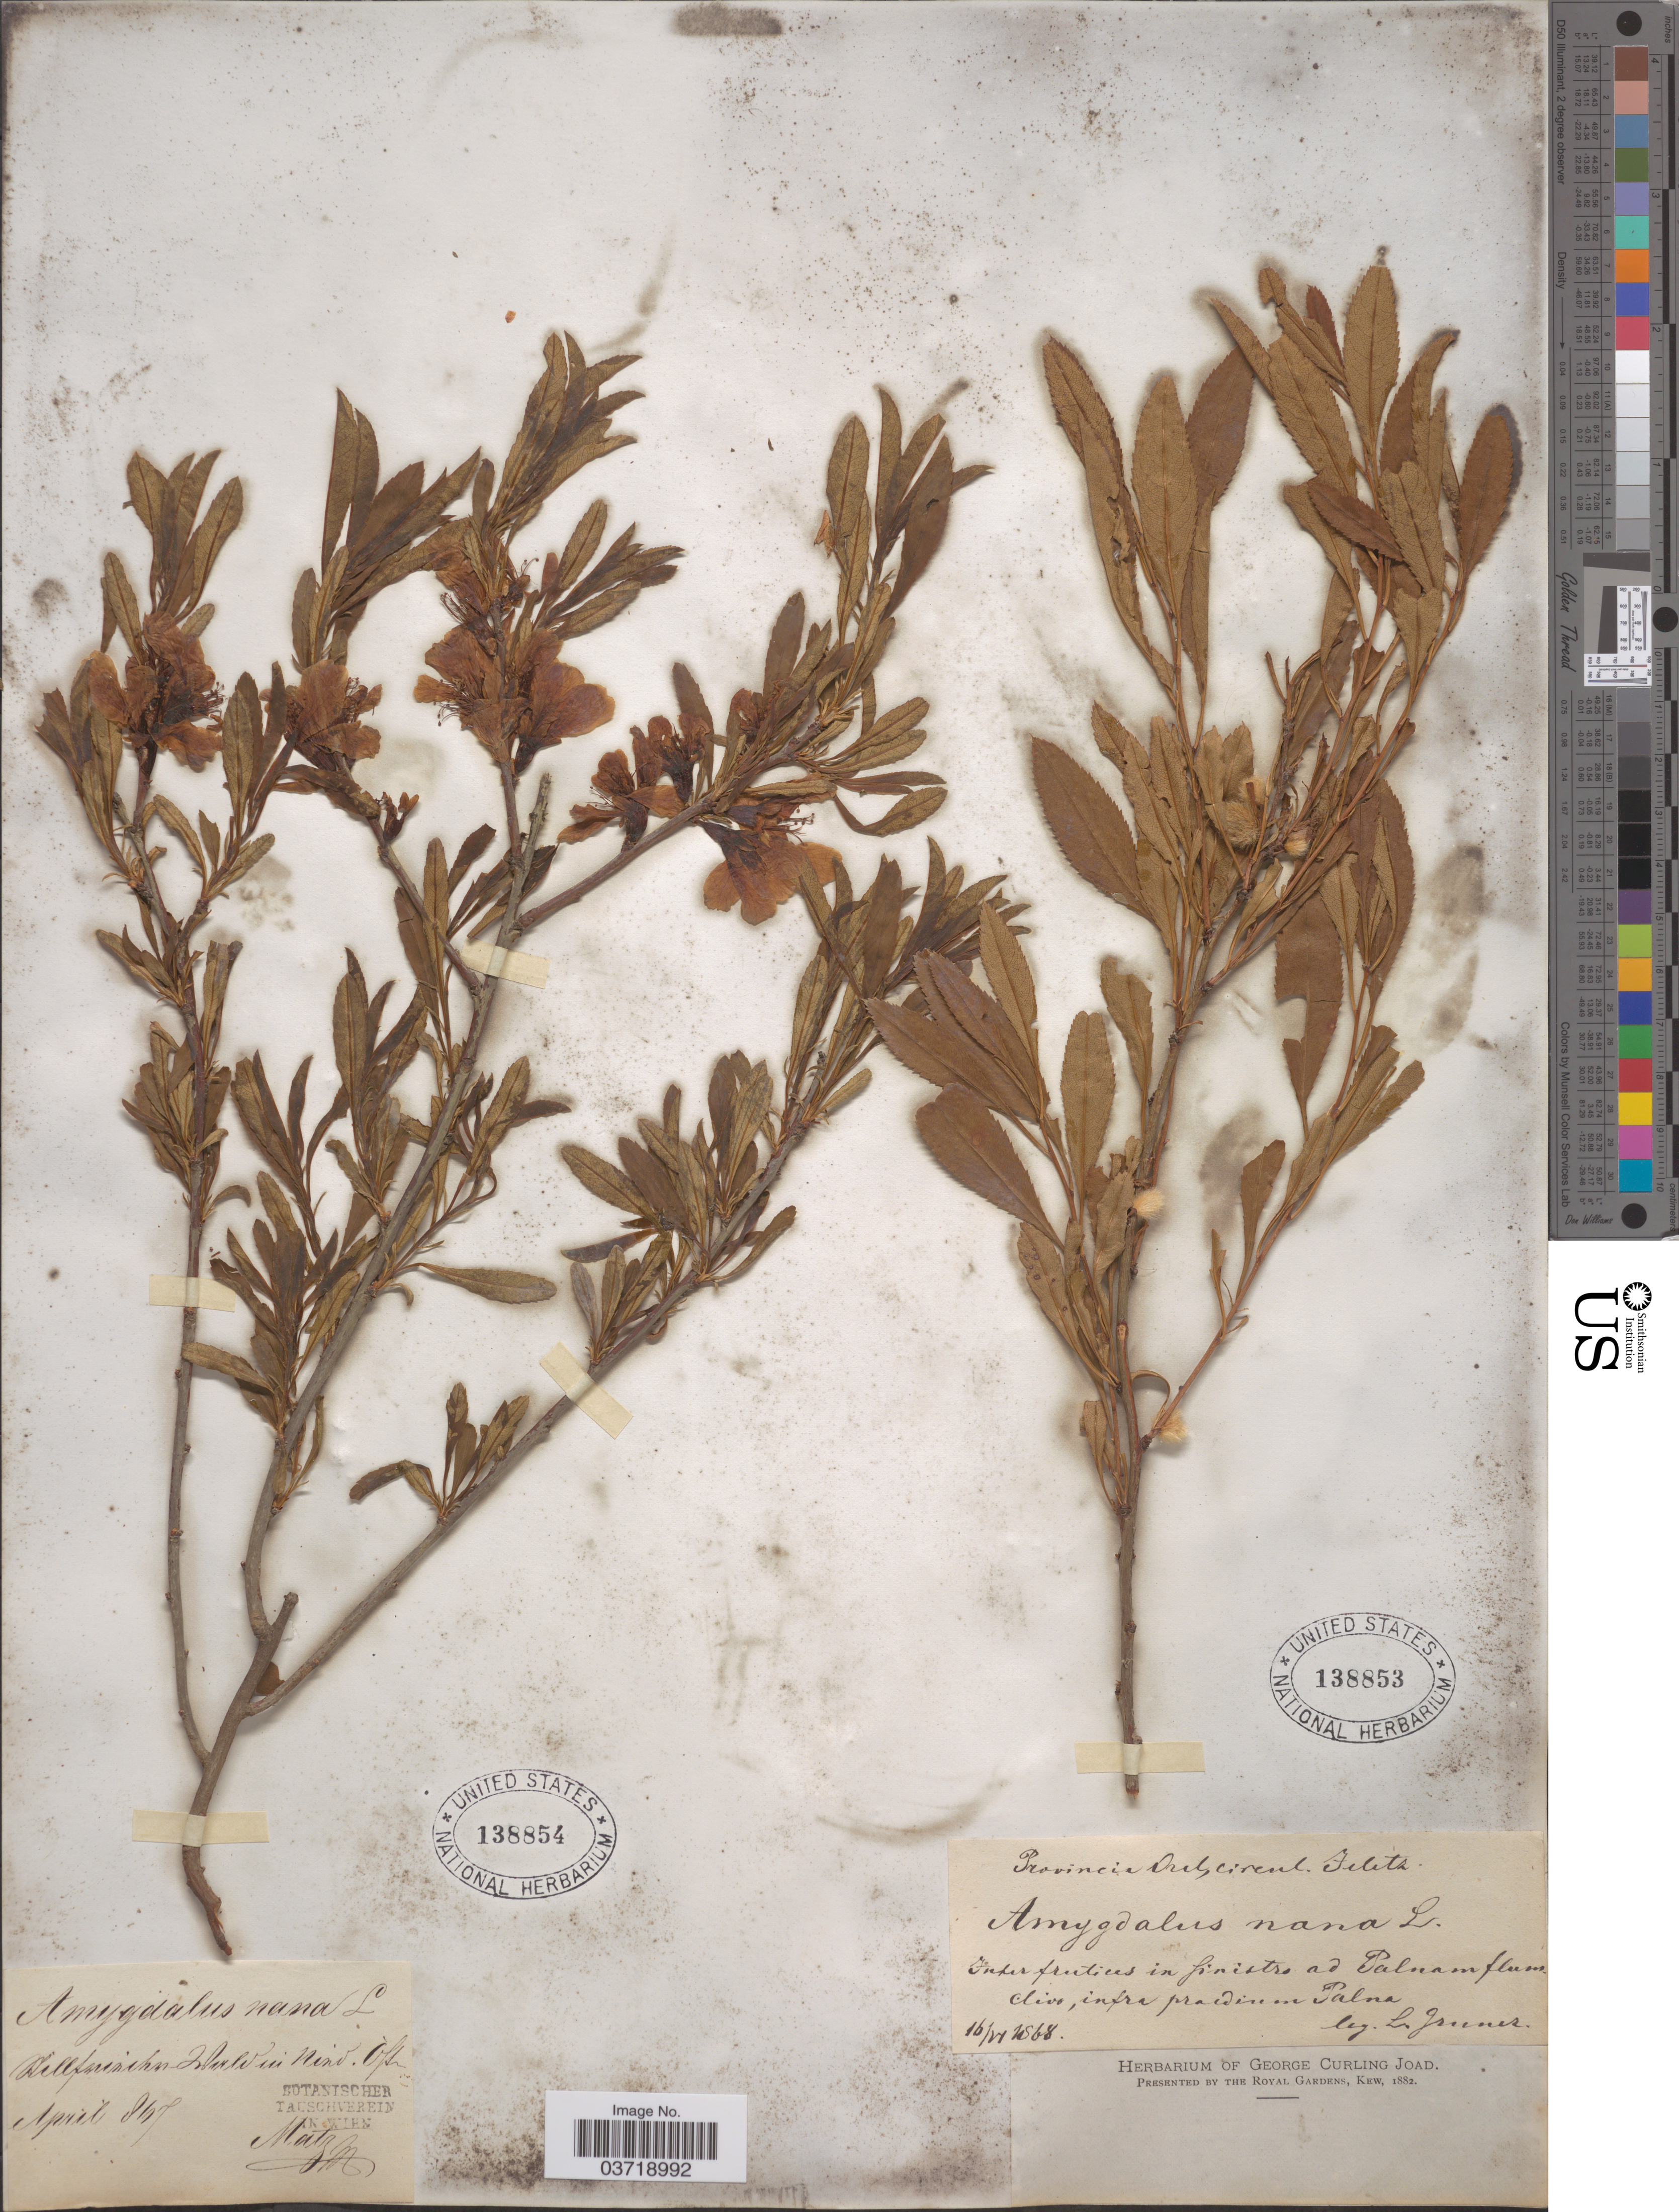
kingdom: Plantae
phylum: Tracheophyta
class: Magnoliopsida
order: Rosales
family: Rosaceae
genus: Prunus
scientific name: Prunus tenella var. tenella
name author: Batsch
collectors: L. Jrunes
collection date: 1868-06-16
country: Italy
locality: Inter frutices in finistro ad Palnam flum clivo, infra praidium Palna.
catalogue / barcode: US 138853-2